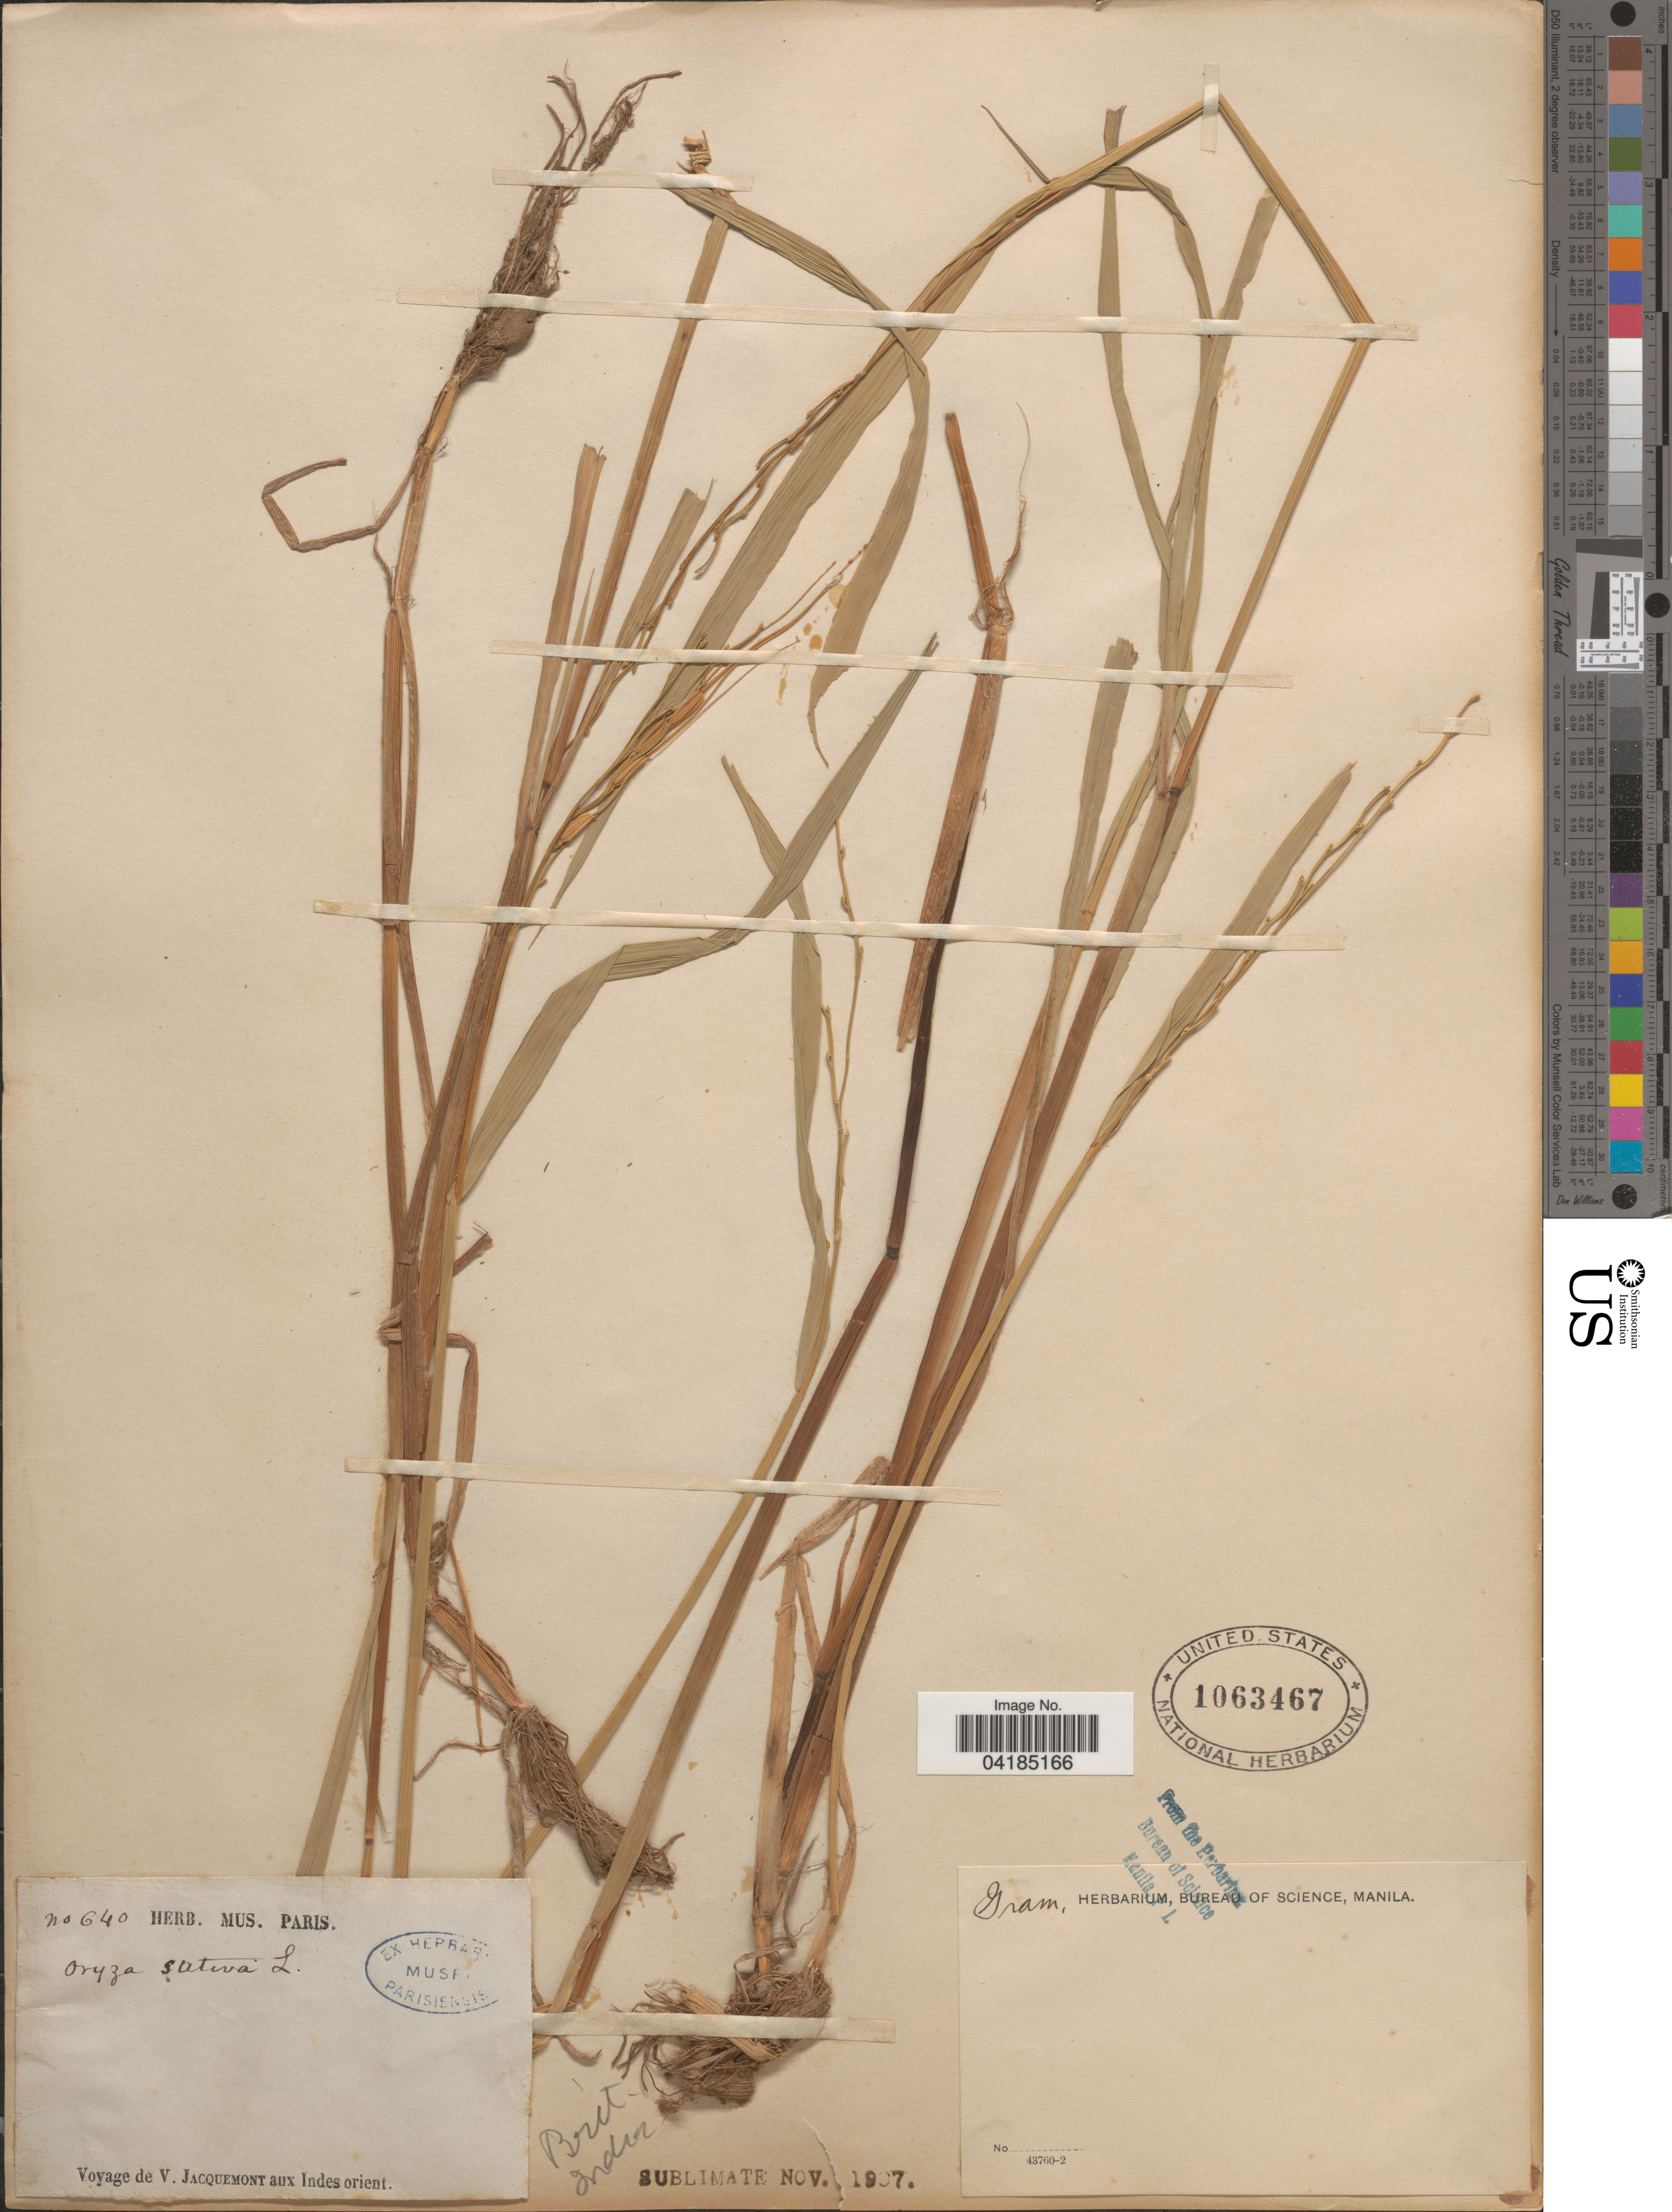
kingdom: Plantae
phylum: Tracheophyta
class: Liliopsida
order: Poales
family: Poaceae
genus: Oryza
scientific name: Oryza sativa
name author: L.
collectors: V. Jacquemont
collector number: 640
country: India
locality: Indes orient.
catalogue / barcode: US 1063467